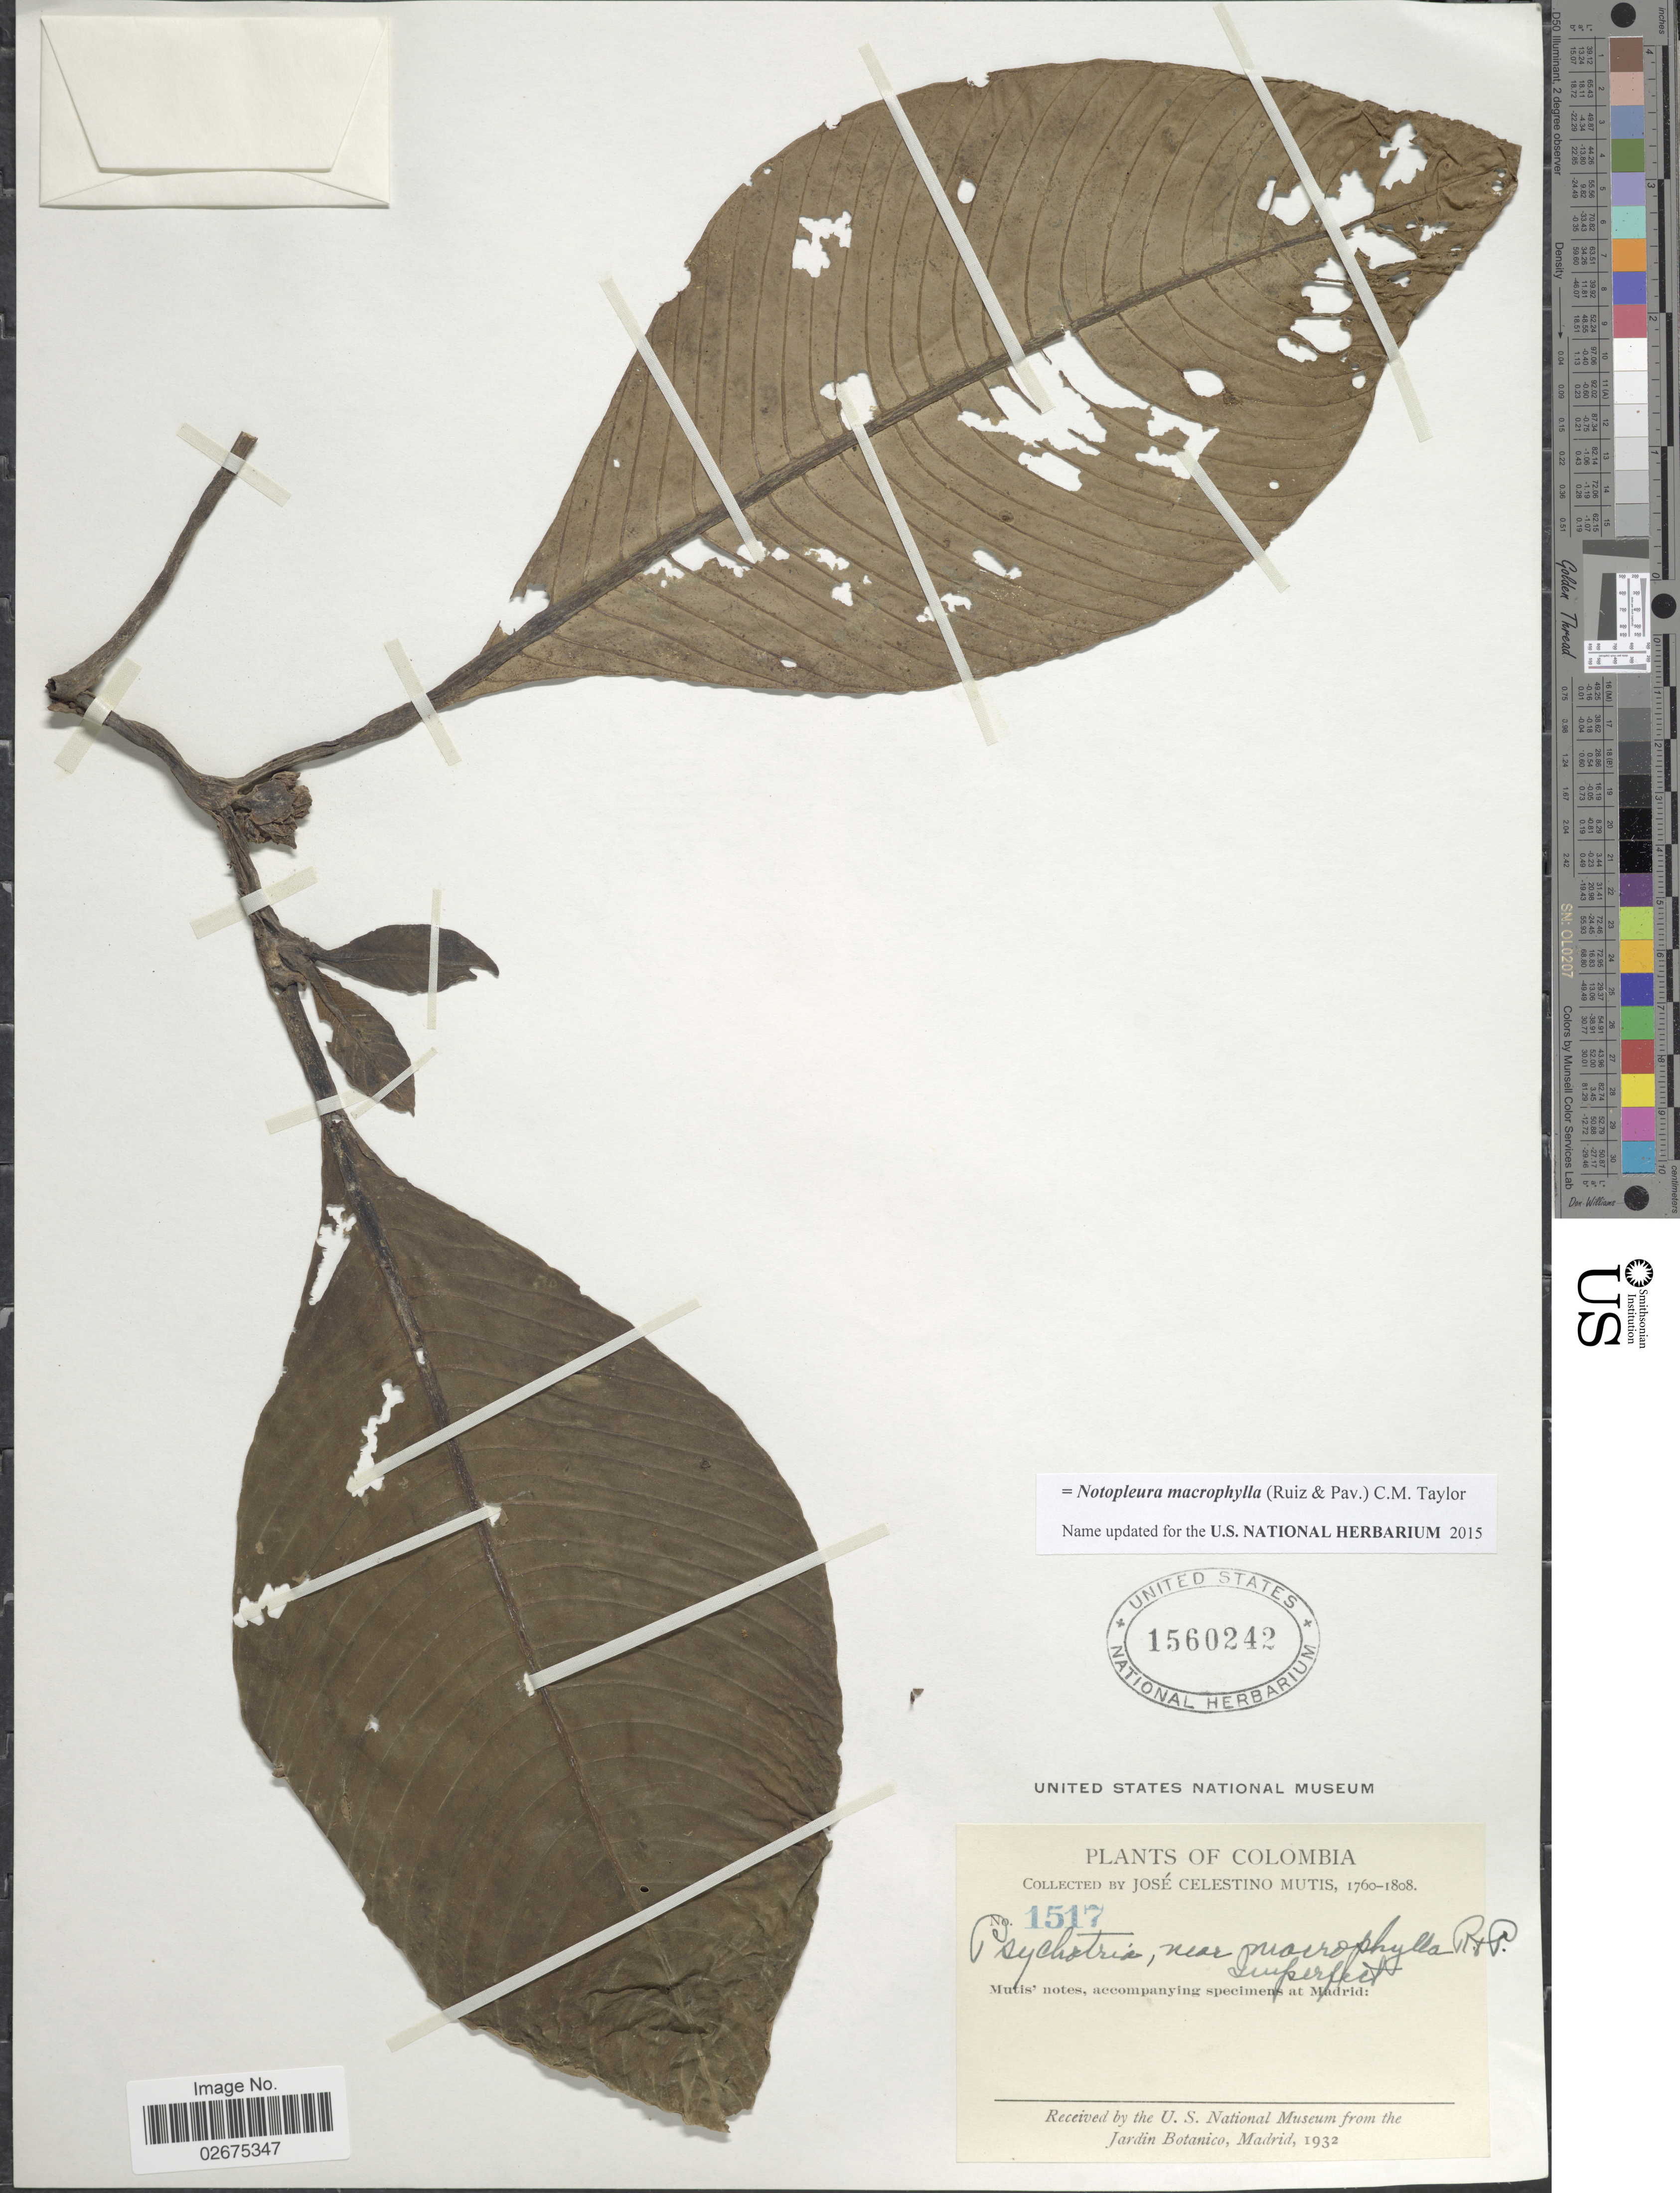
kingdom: Plantae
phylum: Tracheophyta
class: Magnoliopsida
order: Gentianales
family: Rubiaceae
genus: Notopleura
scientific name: Notopleura macrophylla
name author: (Ruiz & Pav.) C.M. Taylor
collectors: J. C. B. Mutis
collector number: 1517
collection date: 1760/1808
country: Colombia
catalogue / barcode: US 1560242